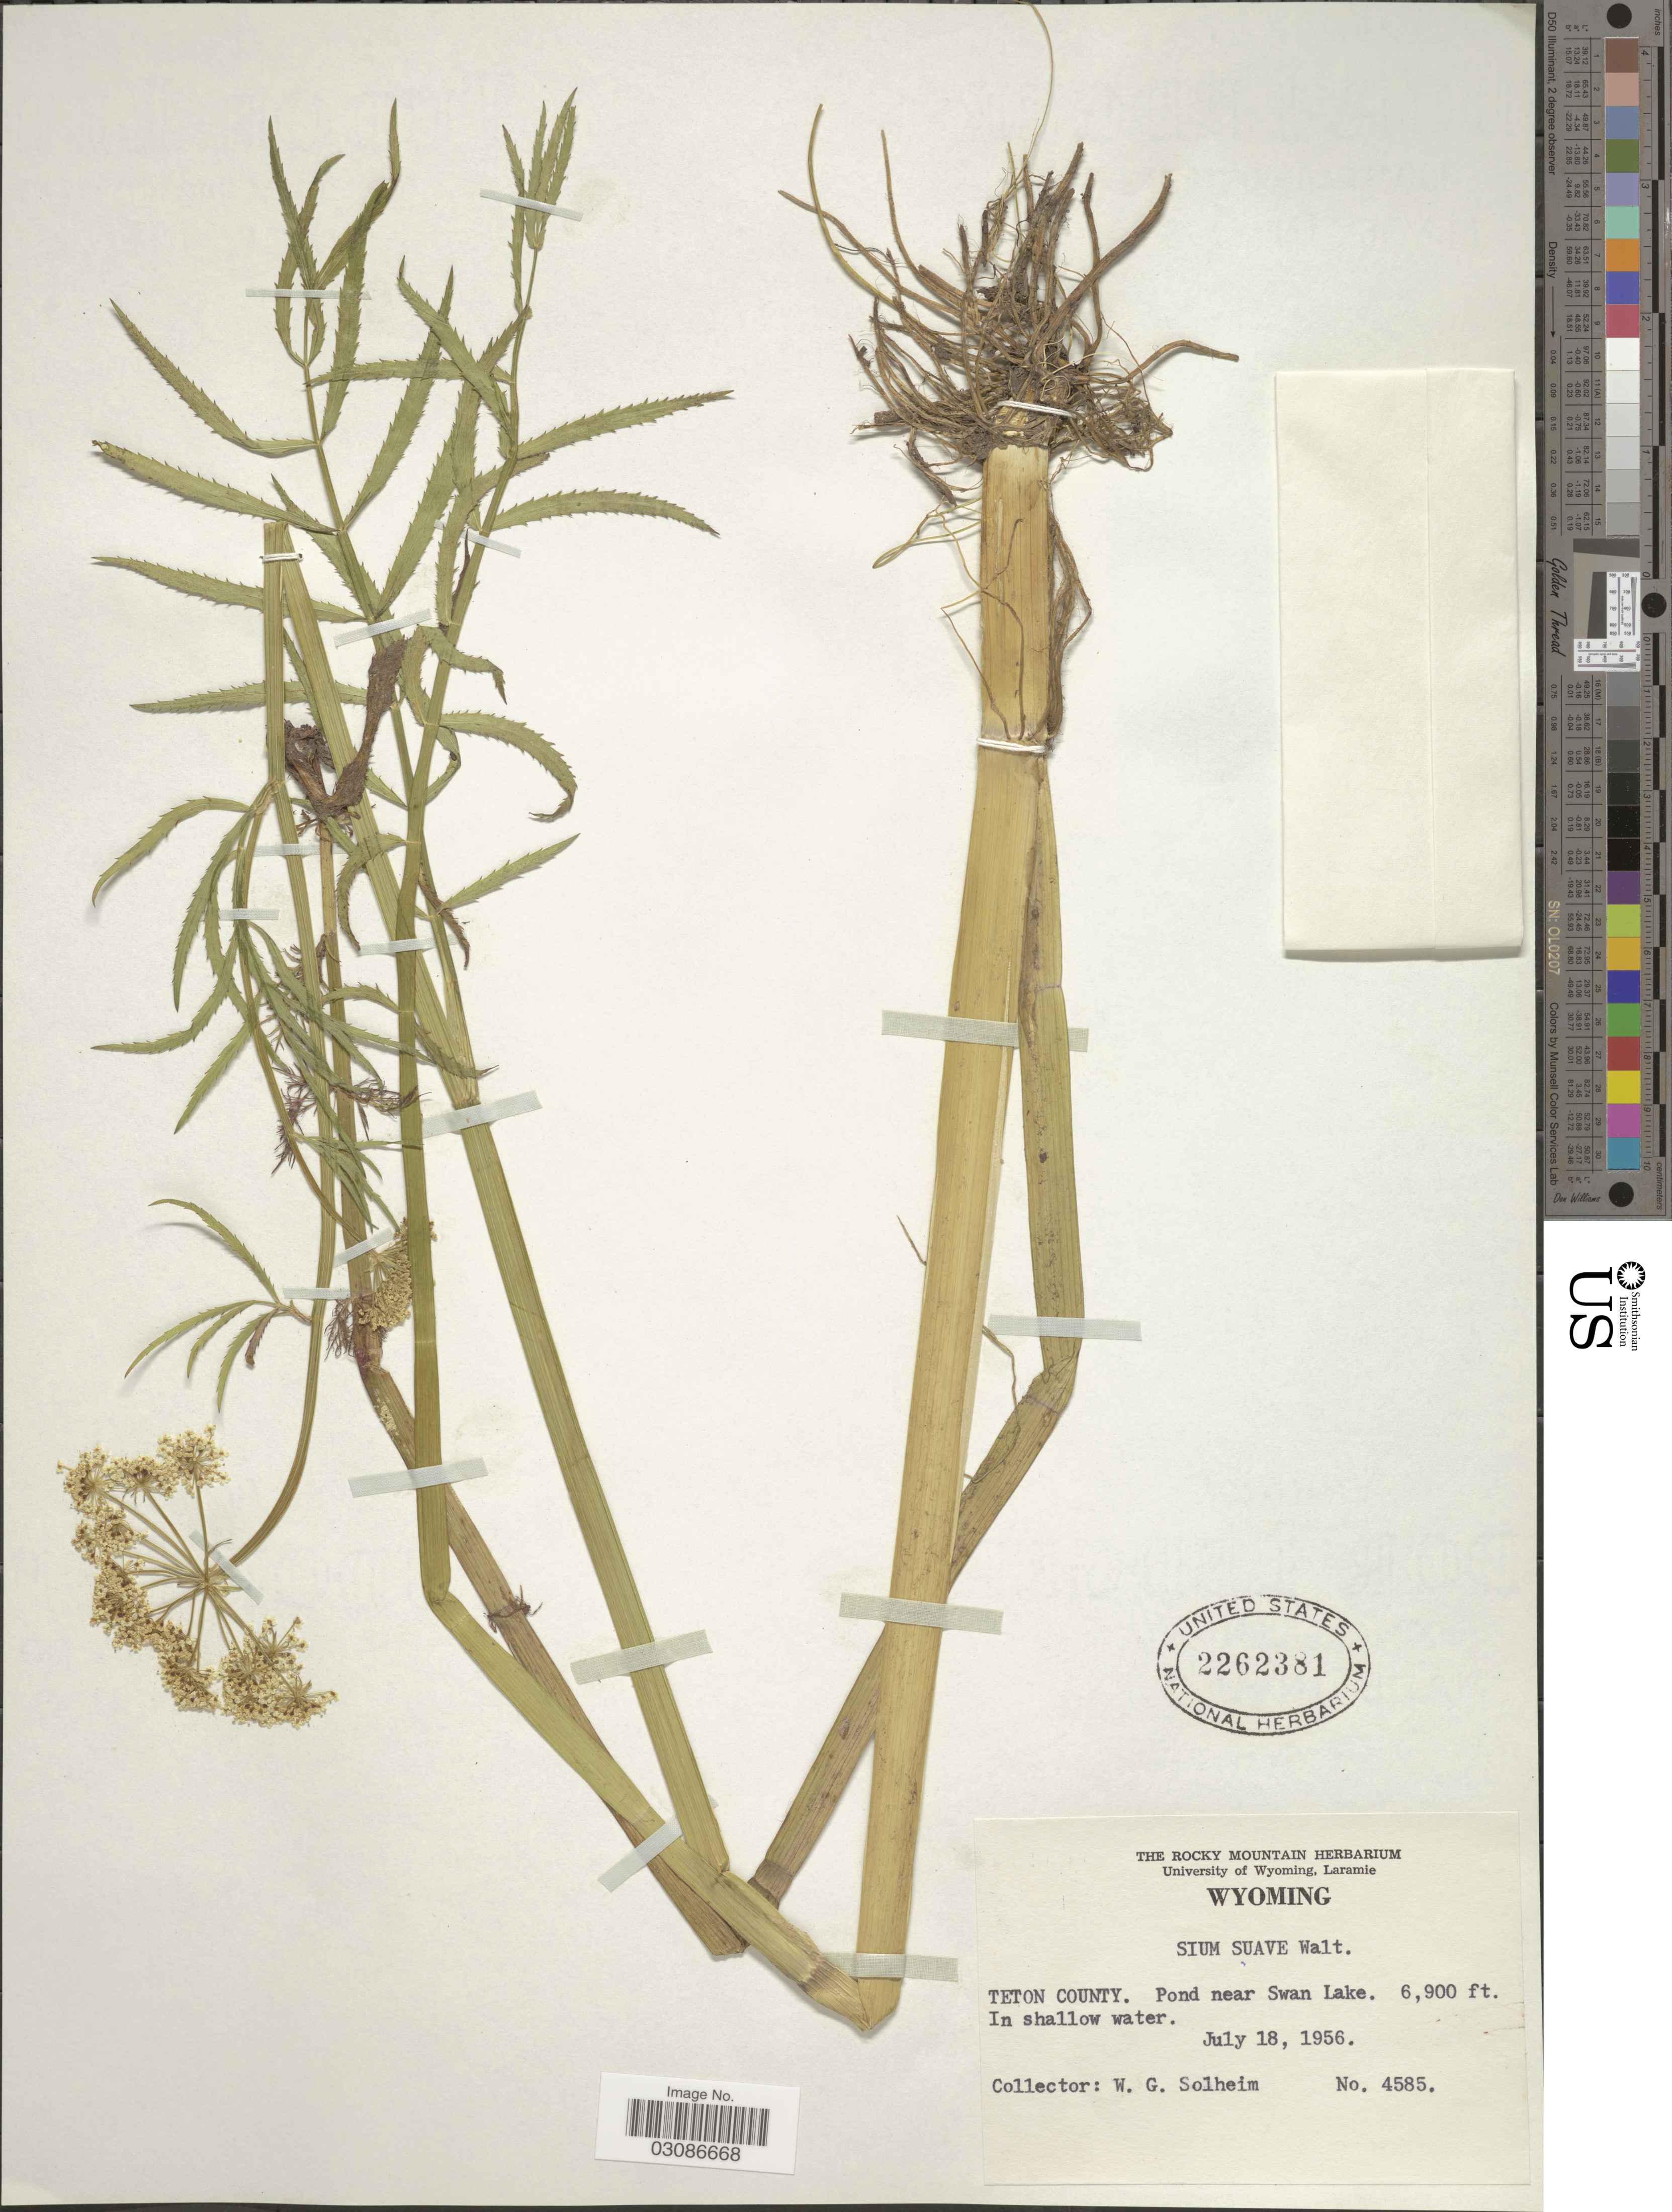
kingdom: Plantae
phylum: Tracheophyta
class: Magnoliopsida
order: Apiales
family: Apiaceae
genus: Sium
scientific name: Sium suave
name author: Walter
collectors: W. Solheim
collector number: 4585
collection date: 1956-07-18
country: United States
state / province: Wyoming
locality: Teton County. Pond near Swan Lake.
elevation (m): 2103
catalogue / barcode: US 2262381